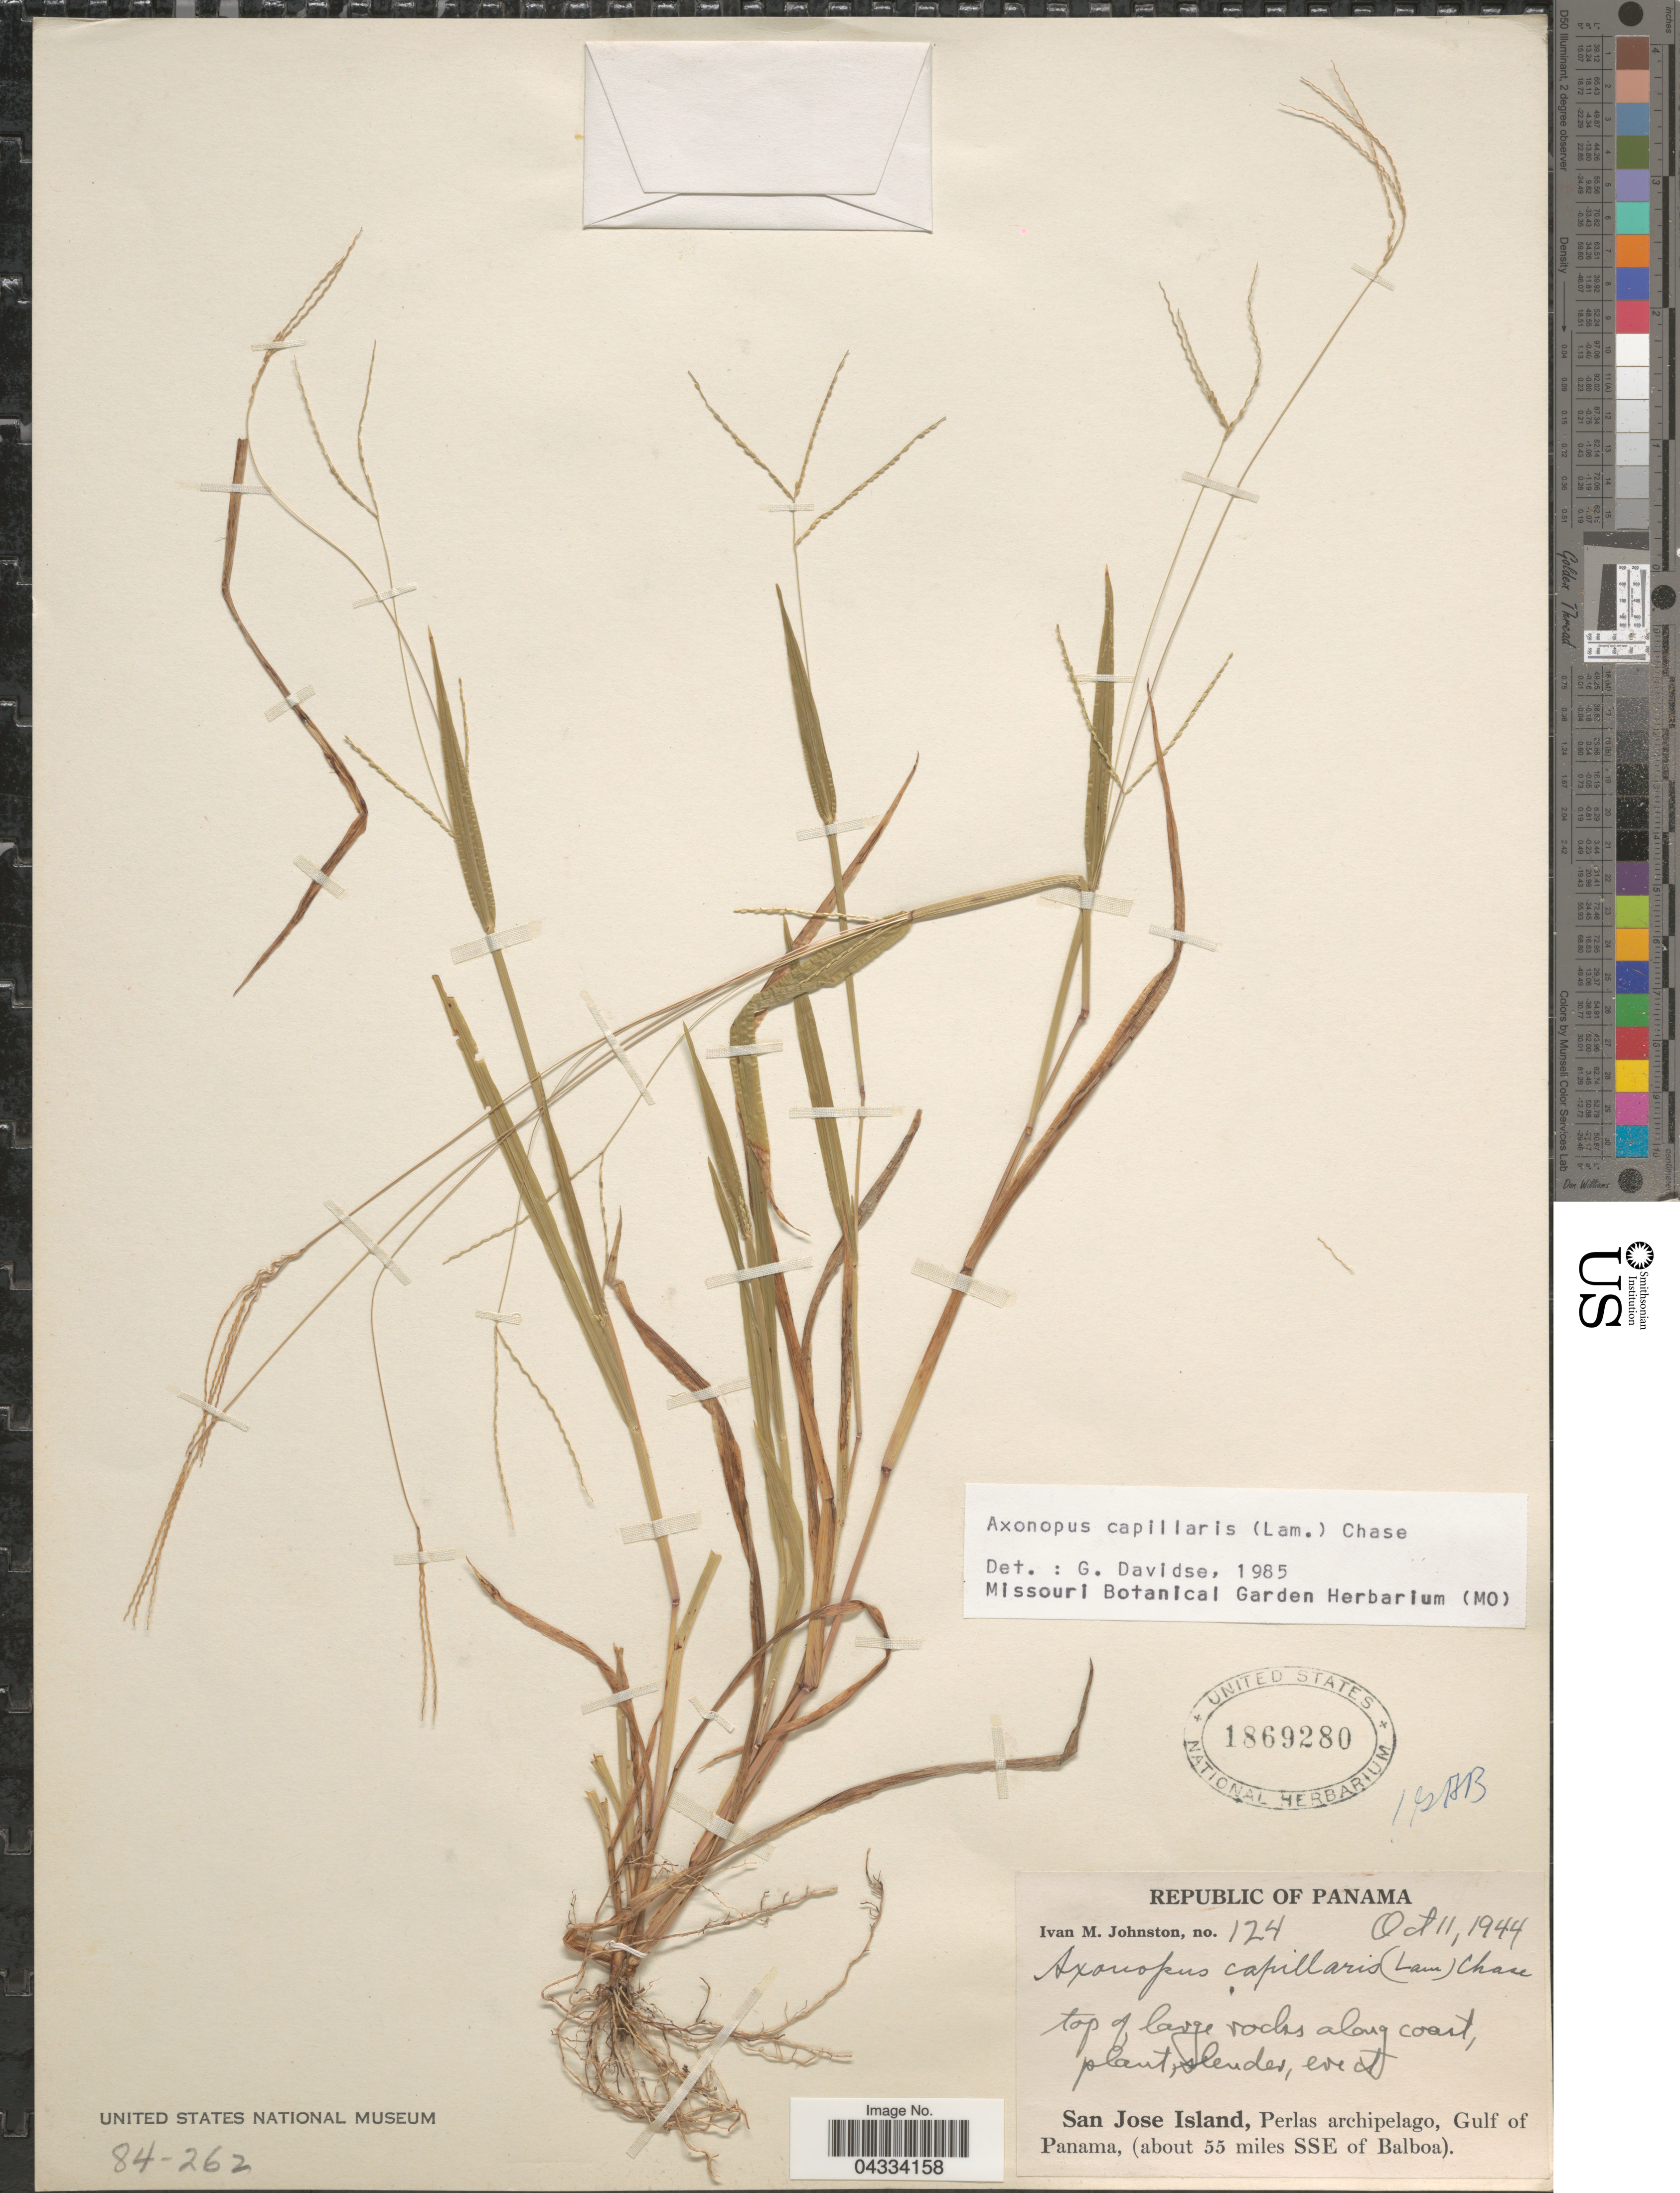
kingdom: Plantae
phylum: Tracheophyta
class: Liliopsida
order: Poales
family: Poaceae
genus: Axonopus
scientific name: Axonopus capillaris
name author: (Lam.) Chase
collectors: I.M. Johnston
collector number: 124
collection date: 1944-10-11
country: Panama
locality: San Jose Island, Perlas archipelago, Gulf of Panama, (about 55 miles SSE of Balboa).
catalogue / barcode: US 1869280